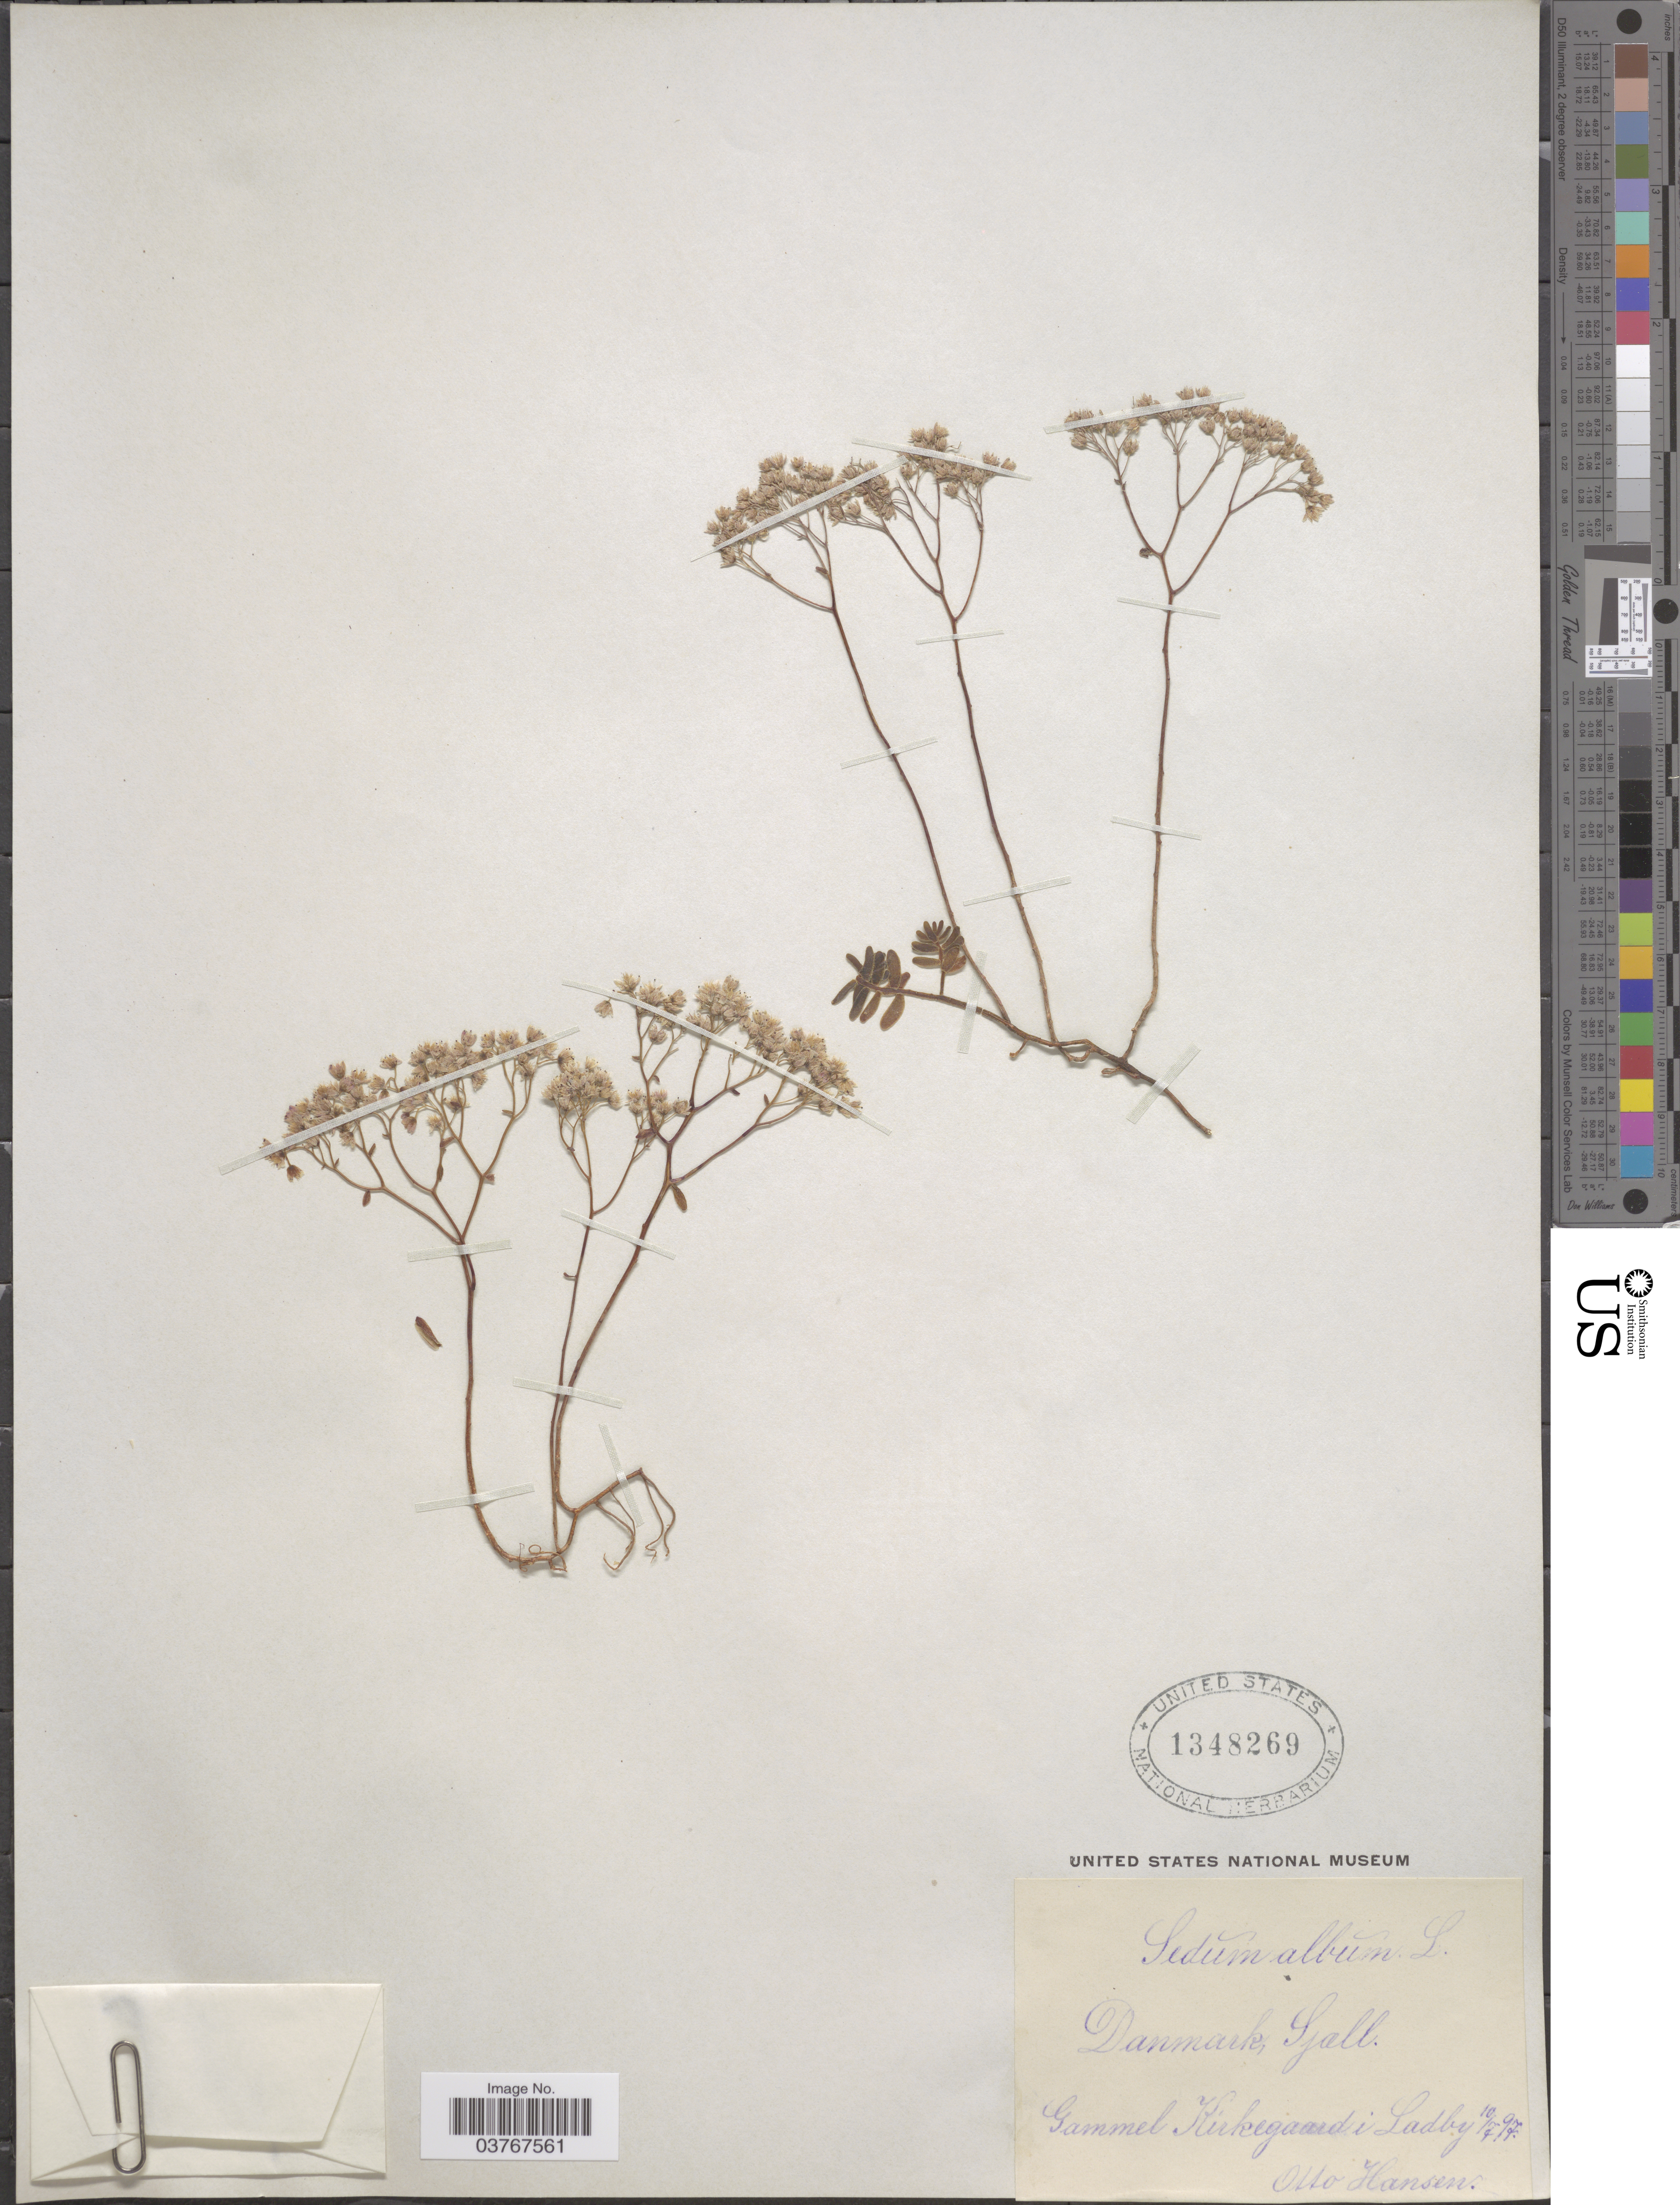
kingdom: Plantae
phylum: Tracheophyta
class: Magnoliopsida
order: Saxifragales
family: Crassulaceae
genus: Sedum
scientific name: Sedum album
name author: L.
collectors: O. Hansen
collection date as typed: Transcribed d/m/y: 10/7/97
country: Denmark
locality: Danmark, Sjall. Gammel Kirkegaardi Ladby.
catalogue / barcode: US 1348269